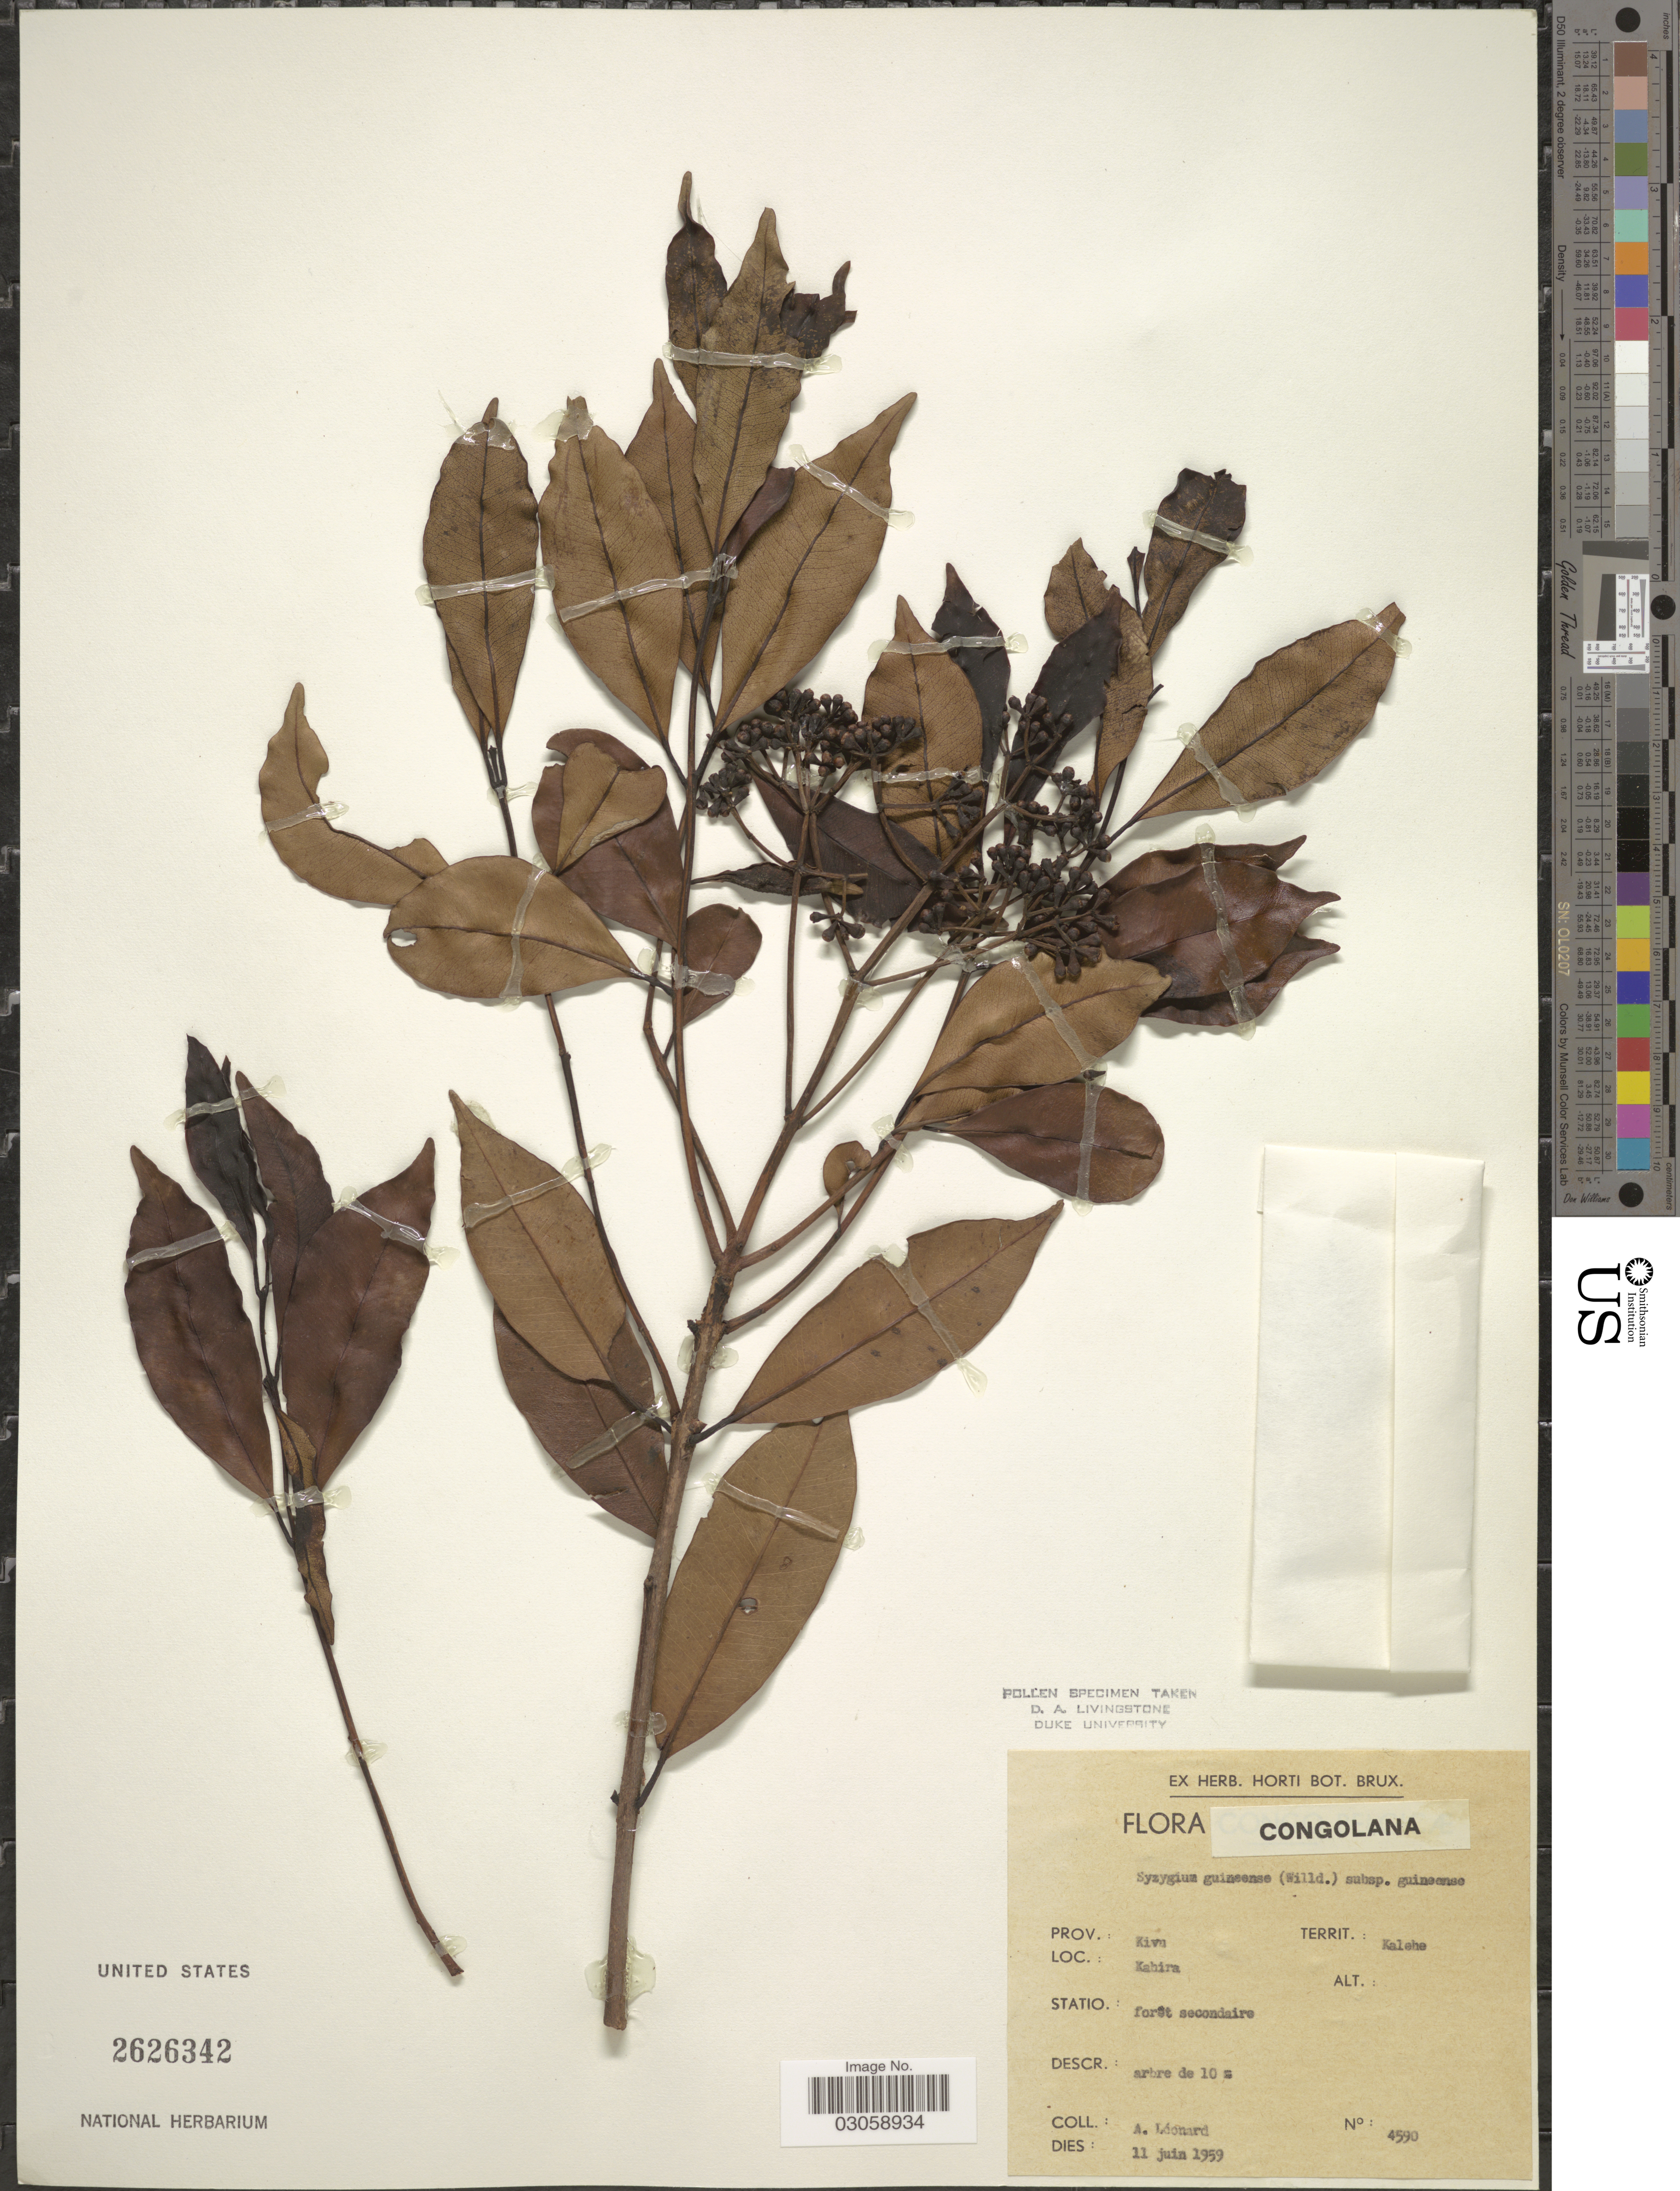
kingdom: Plantae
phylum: Tracheophyta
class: Magnoliopsida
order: Myrtales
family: Myrtaceae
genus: Syzygium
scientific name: Syzygium guineense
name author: (Willd.) DC.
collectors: A. Leonard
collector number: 4590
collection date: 1959-06-11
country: Congo, Democratic Republic of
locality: Congolana, Prov.: Kivu, Territ.: Kalehe, Kahira.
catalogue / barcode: US 2626342